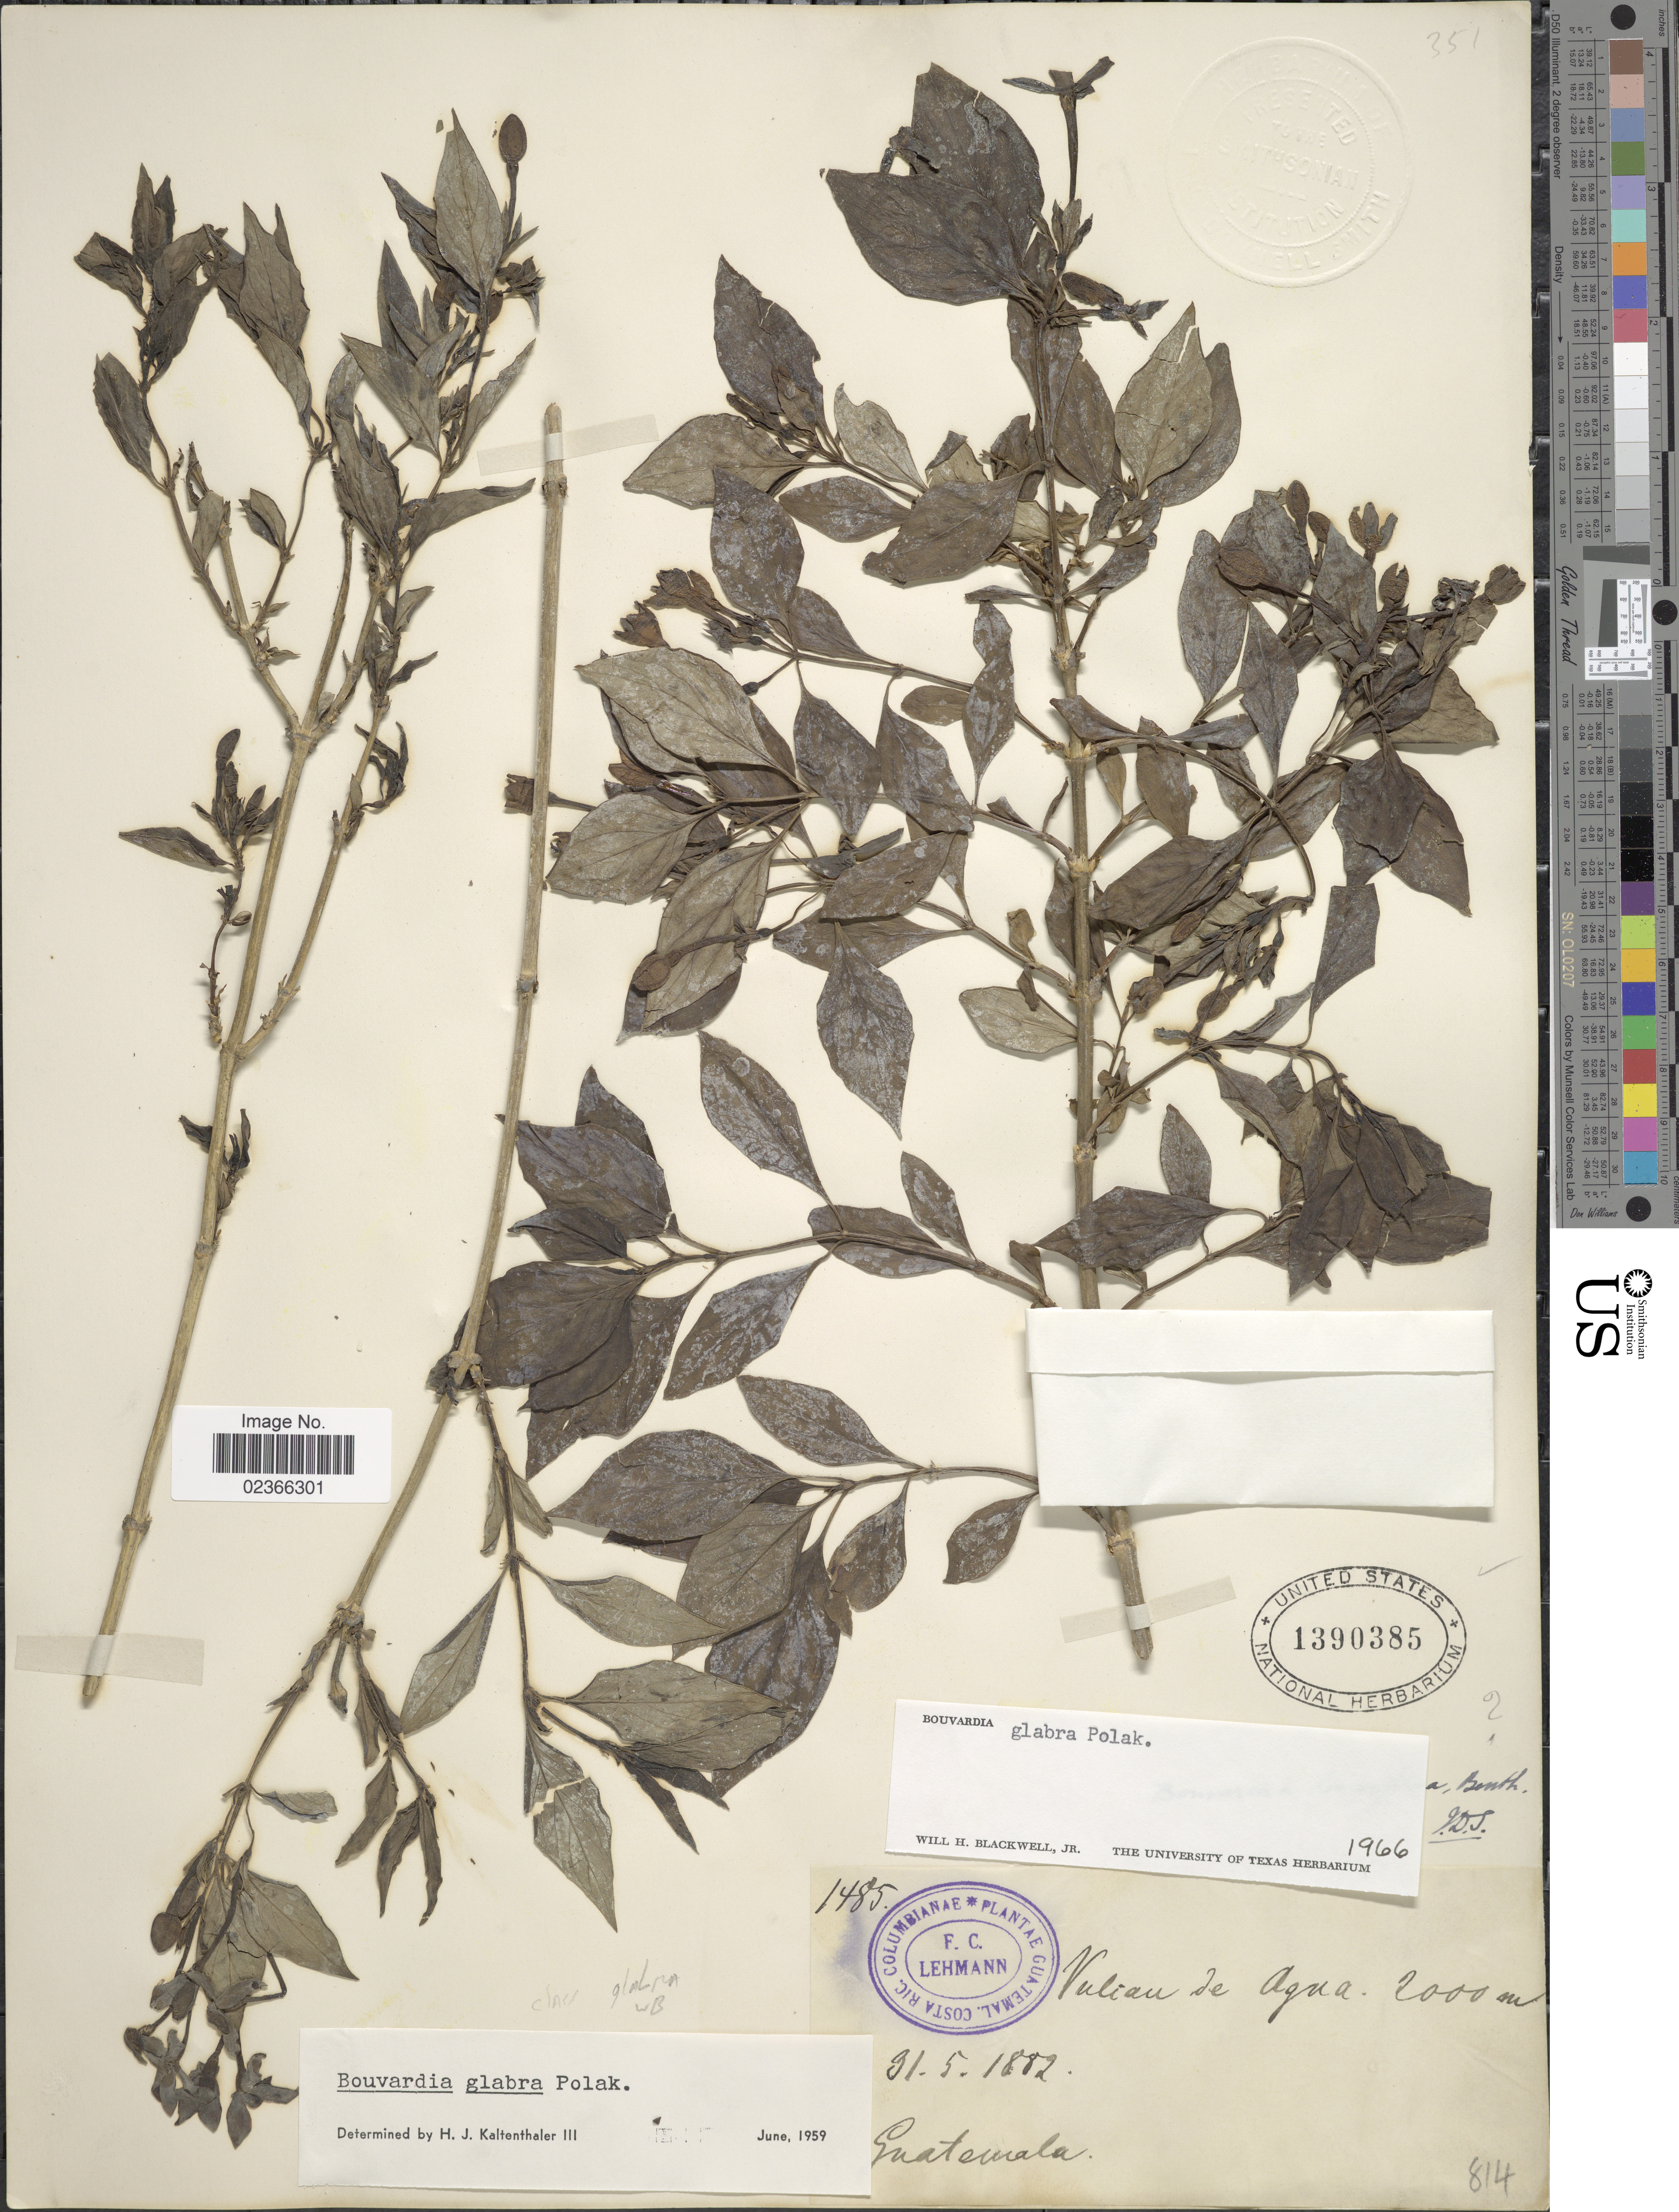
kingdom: Plantae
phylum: Tracheophyta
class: Magnoliopsida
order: Gentianales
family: Rubiaceae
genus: Bouvardia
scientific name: Bouvardia glabra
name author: Polák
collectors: F. C. Lehmann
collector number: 1485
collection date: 1882-05-31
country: Guatemala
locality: Guatemala, Vuliau de Agua.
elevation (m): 2000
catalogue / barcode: US 1390385